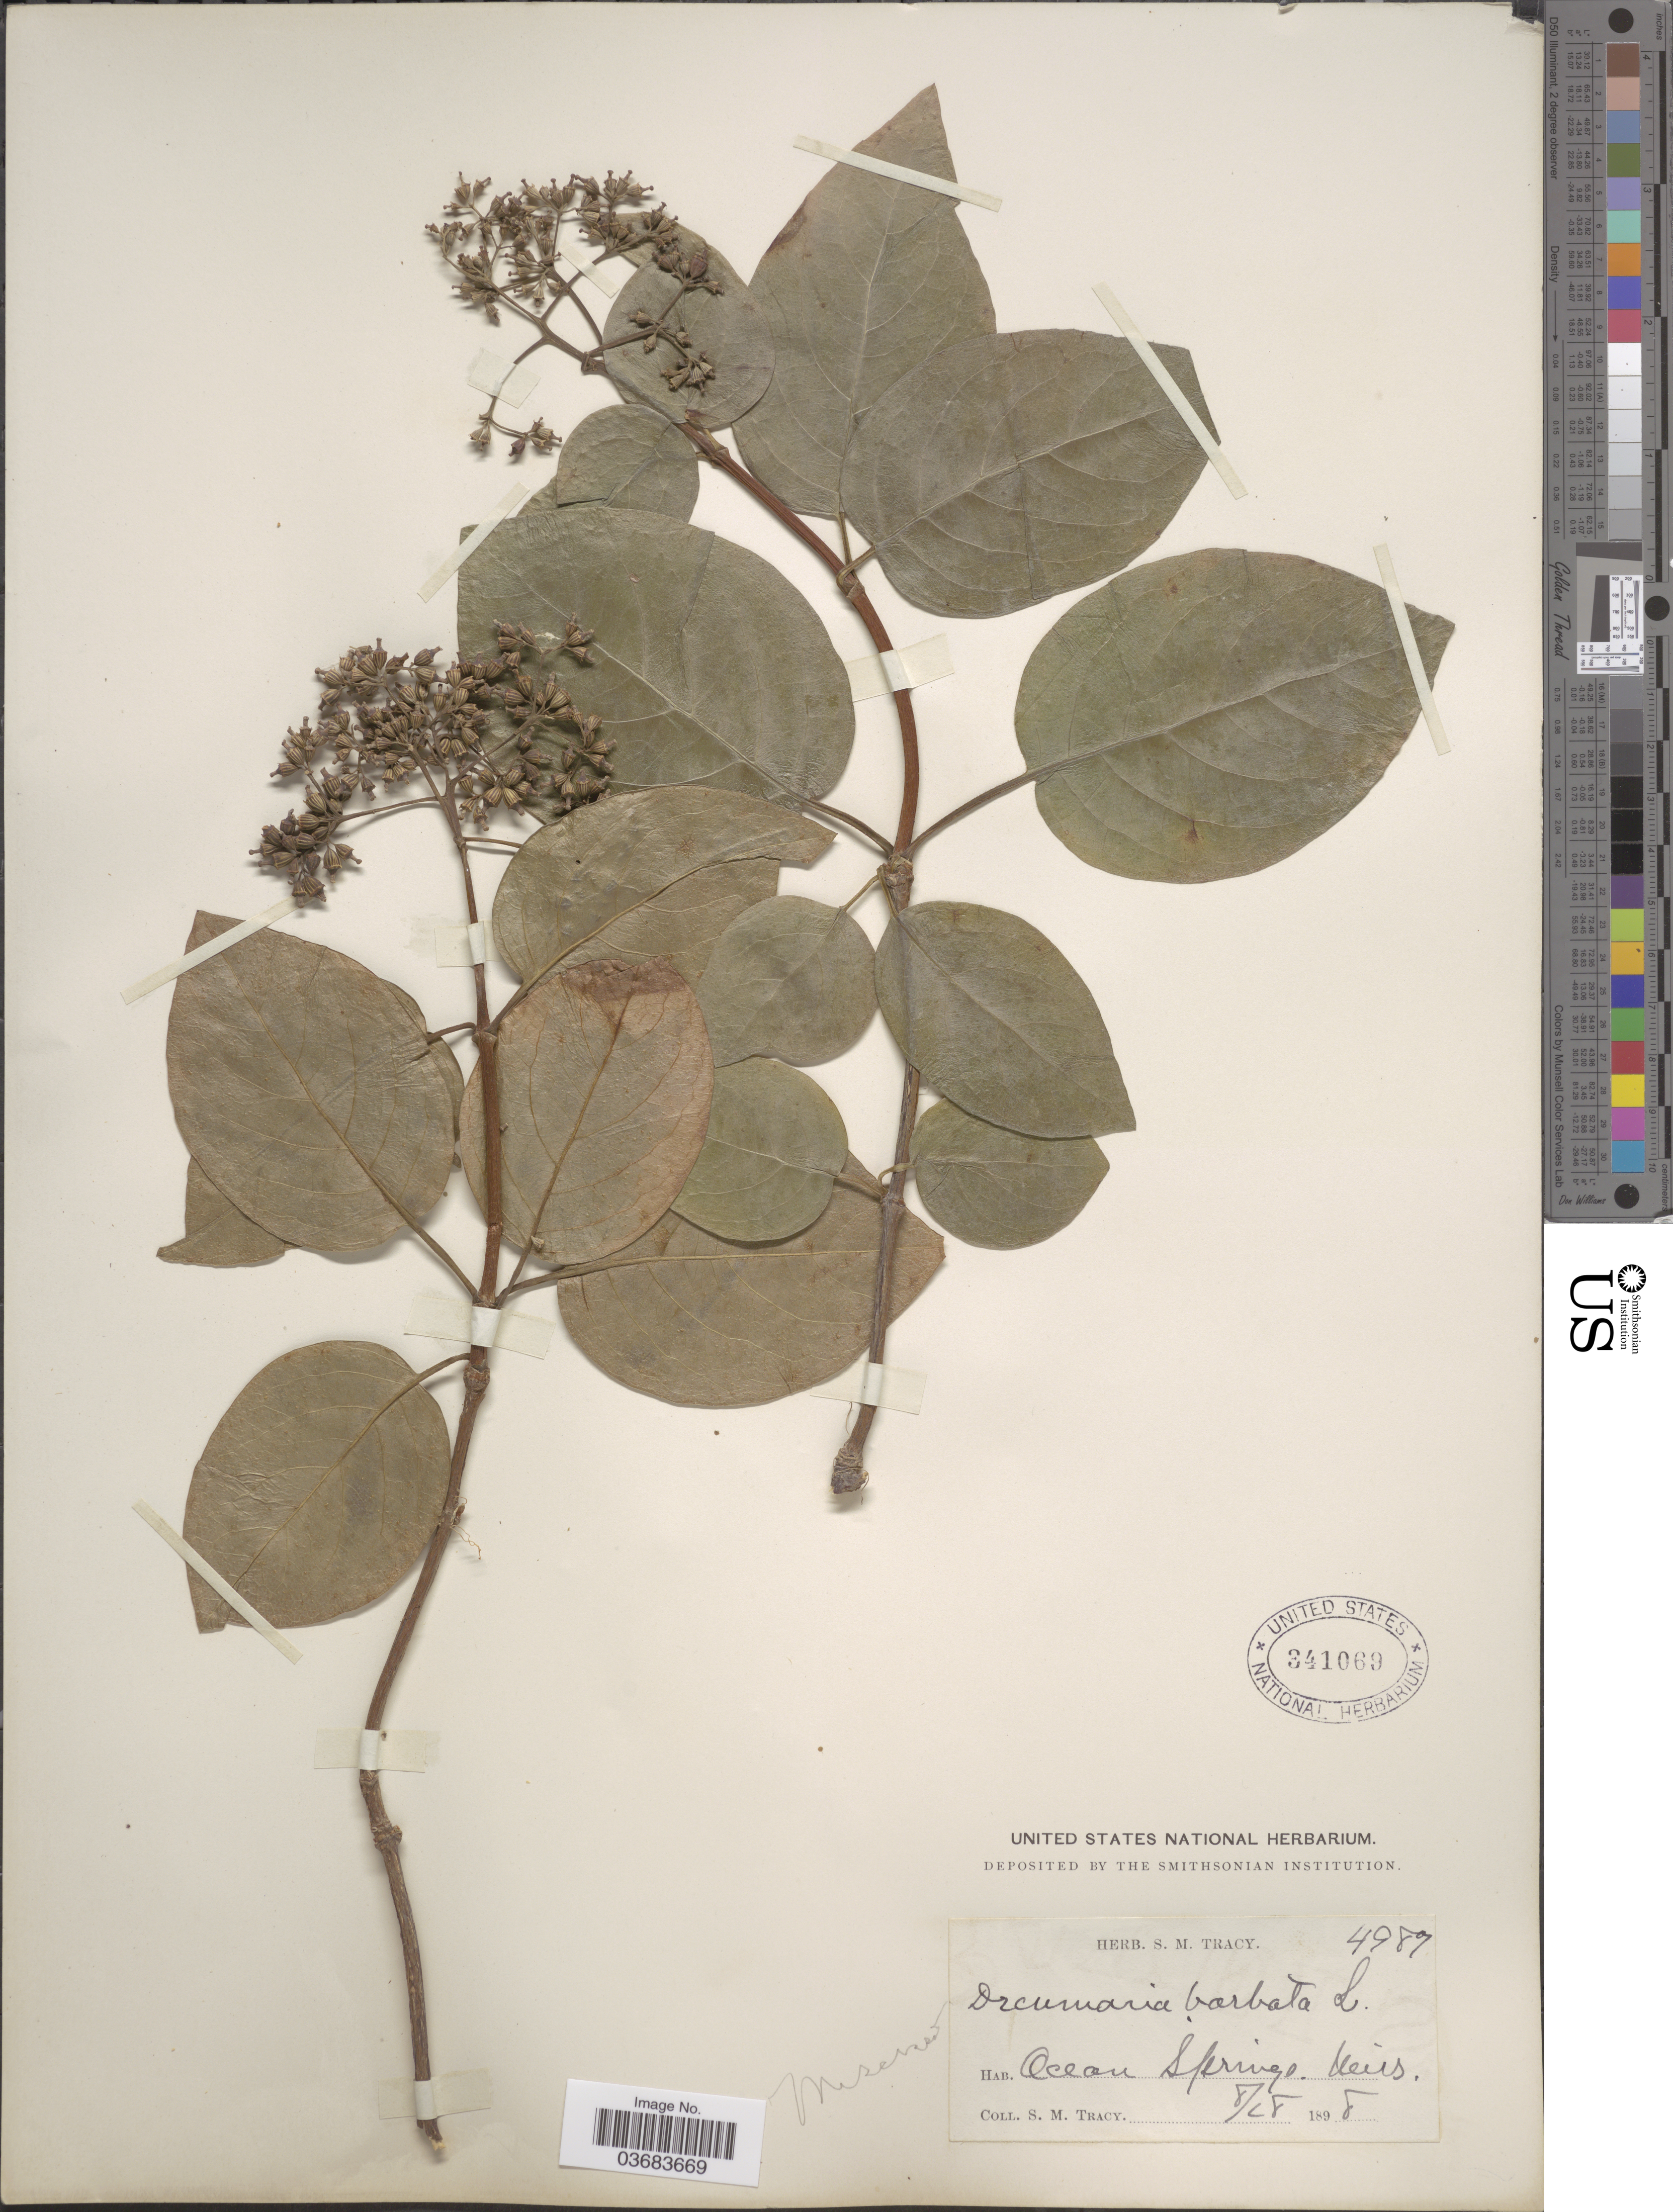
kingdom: Plantae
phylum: Tracheophyta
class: Magnoliopsida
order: Cornales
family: Hydrangeaceae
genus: Hydrangea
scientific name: Hydrangea barbara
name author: (L.) Bernd Schulz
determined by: Strong, Mark T., (BOT), Smithsonian Institution - National Museum of Natural History (UNITED STATES)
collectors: S. M. Tracy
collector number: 4987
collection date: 1898-08-28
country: United States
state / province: Mississippi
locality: Ocean Springs.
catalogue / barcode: US 341069